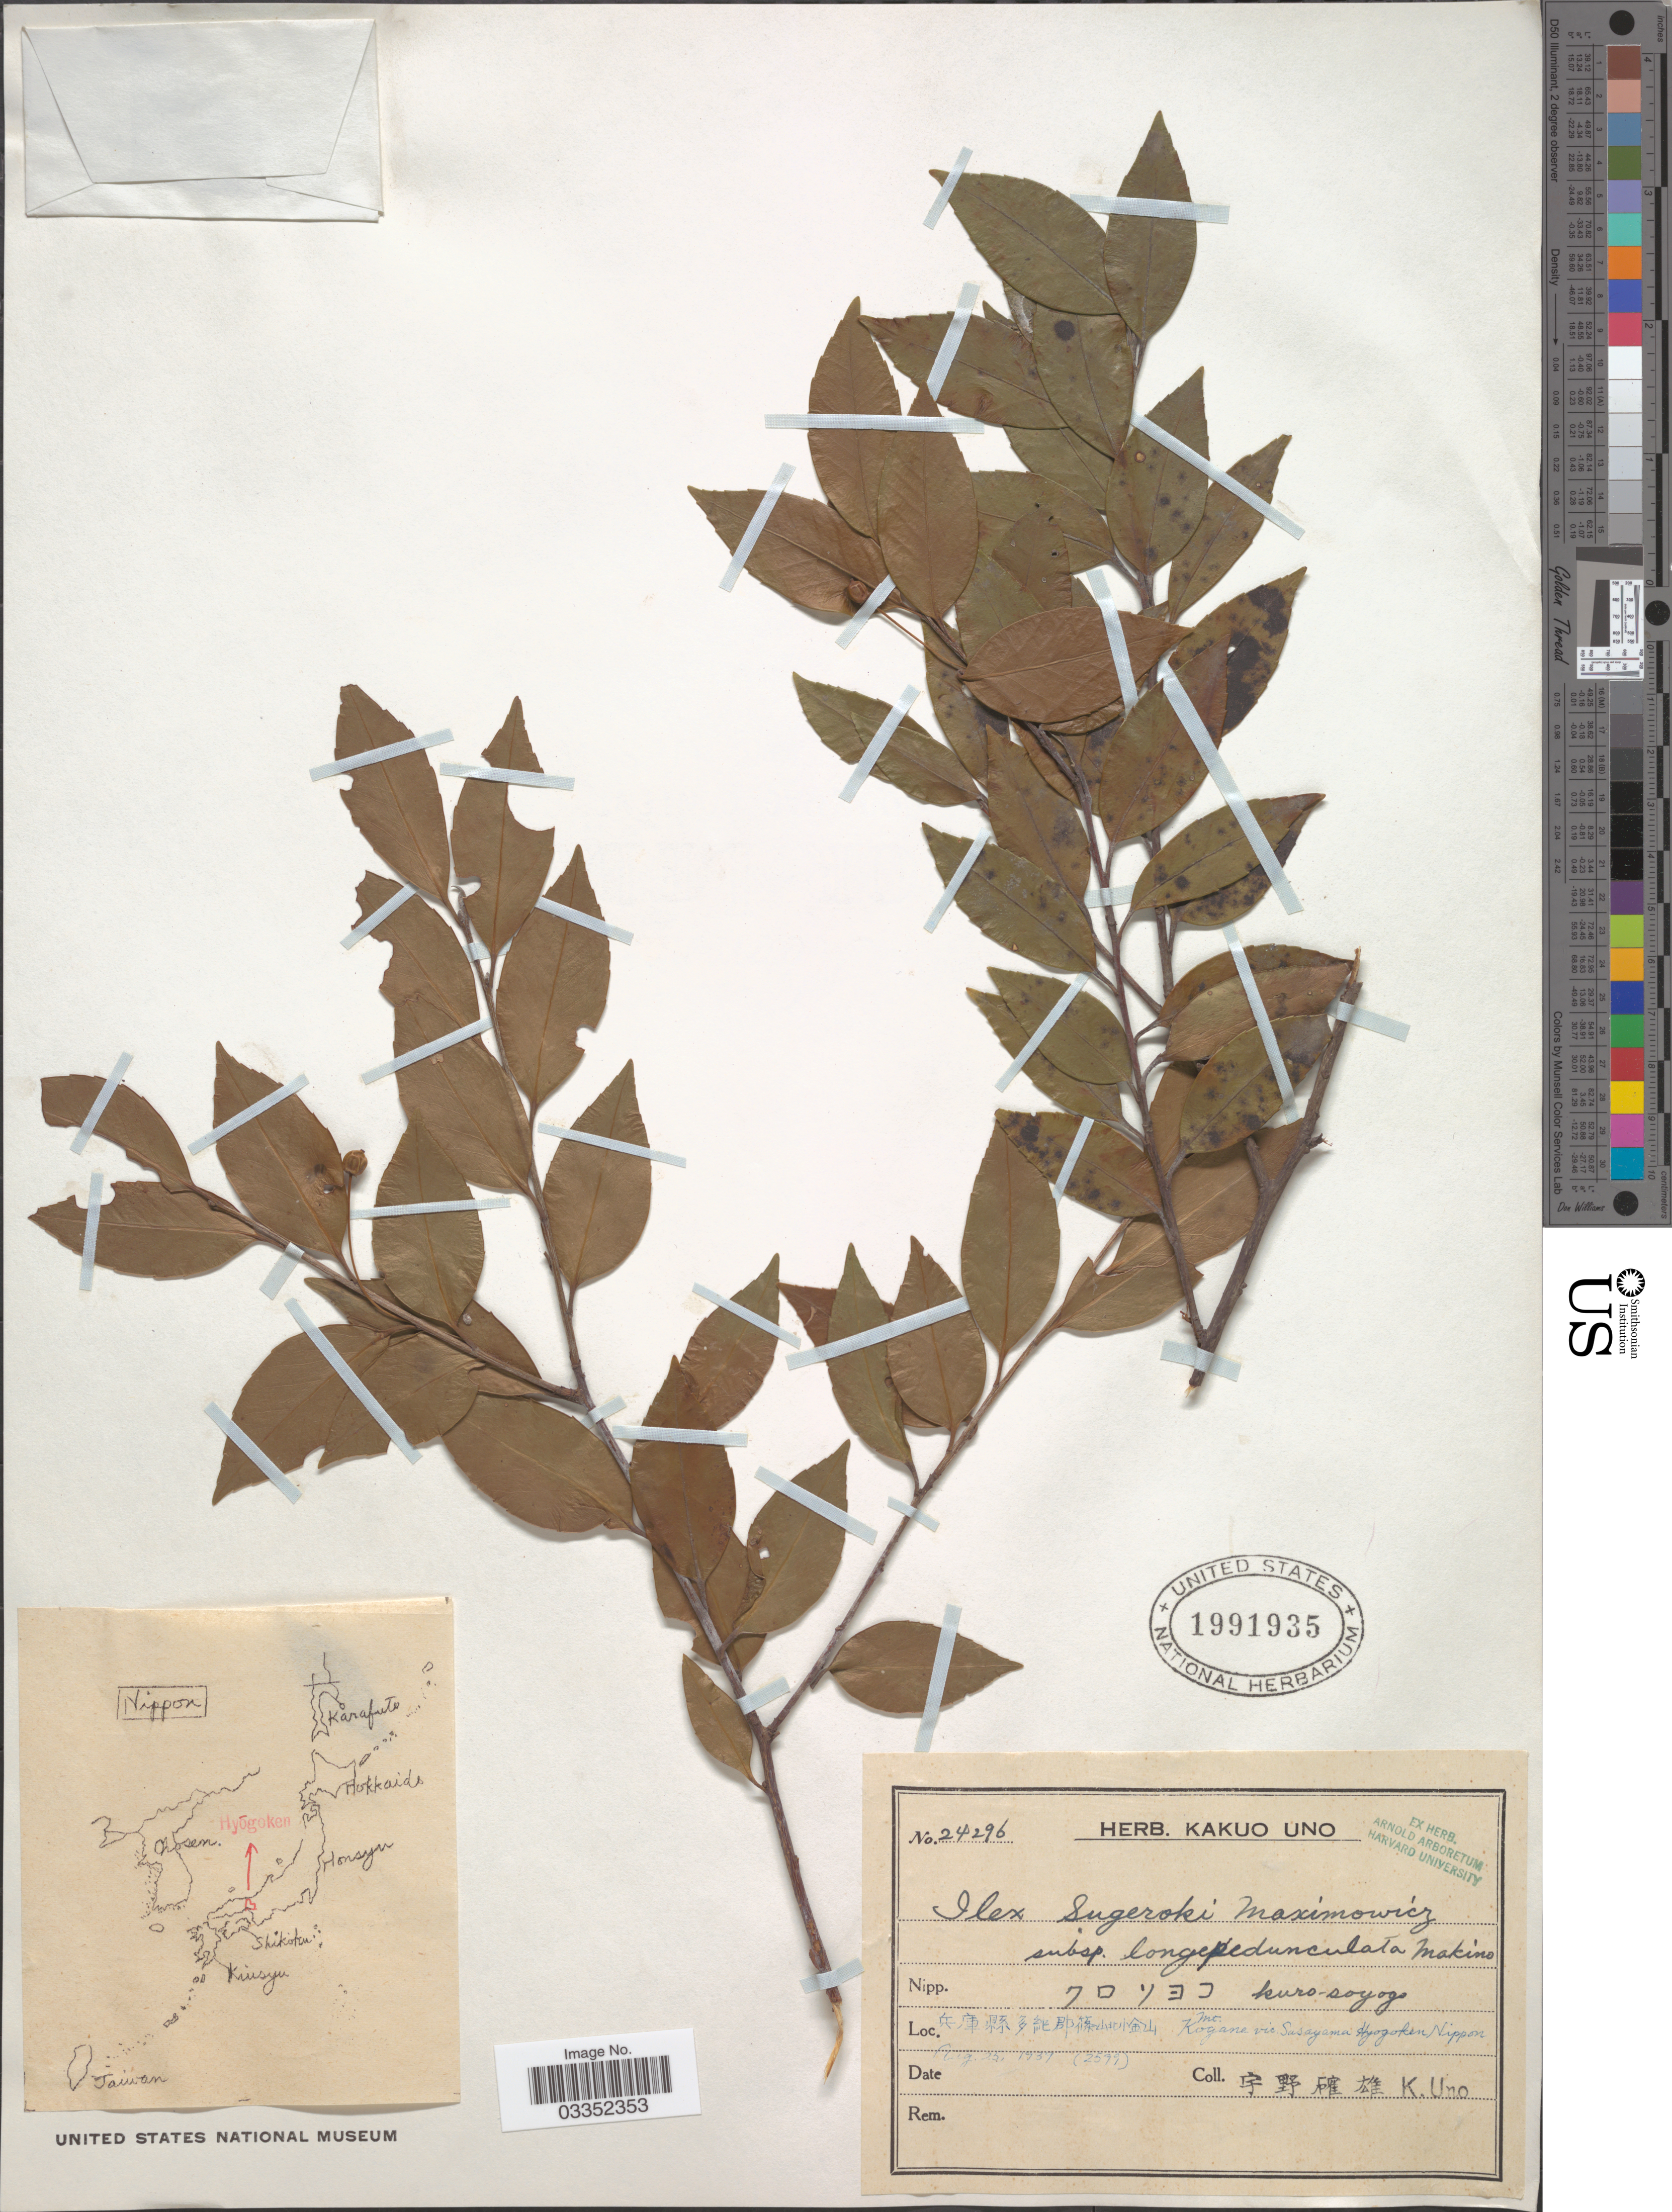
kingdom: Plantae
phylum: Tracheophyta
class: Magnoliopsida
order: Aquifoliales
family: Aquifoliaceae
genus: Ilex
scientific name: Ilex sugerokii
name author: Maxim.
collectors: K. Uno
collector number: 24296?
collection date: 1939-08-25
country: Japan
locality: Mt. Kogane vic. Sasayama Hyogoken Nippon.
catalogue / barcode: US 1991935